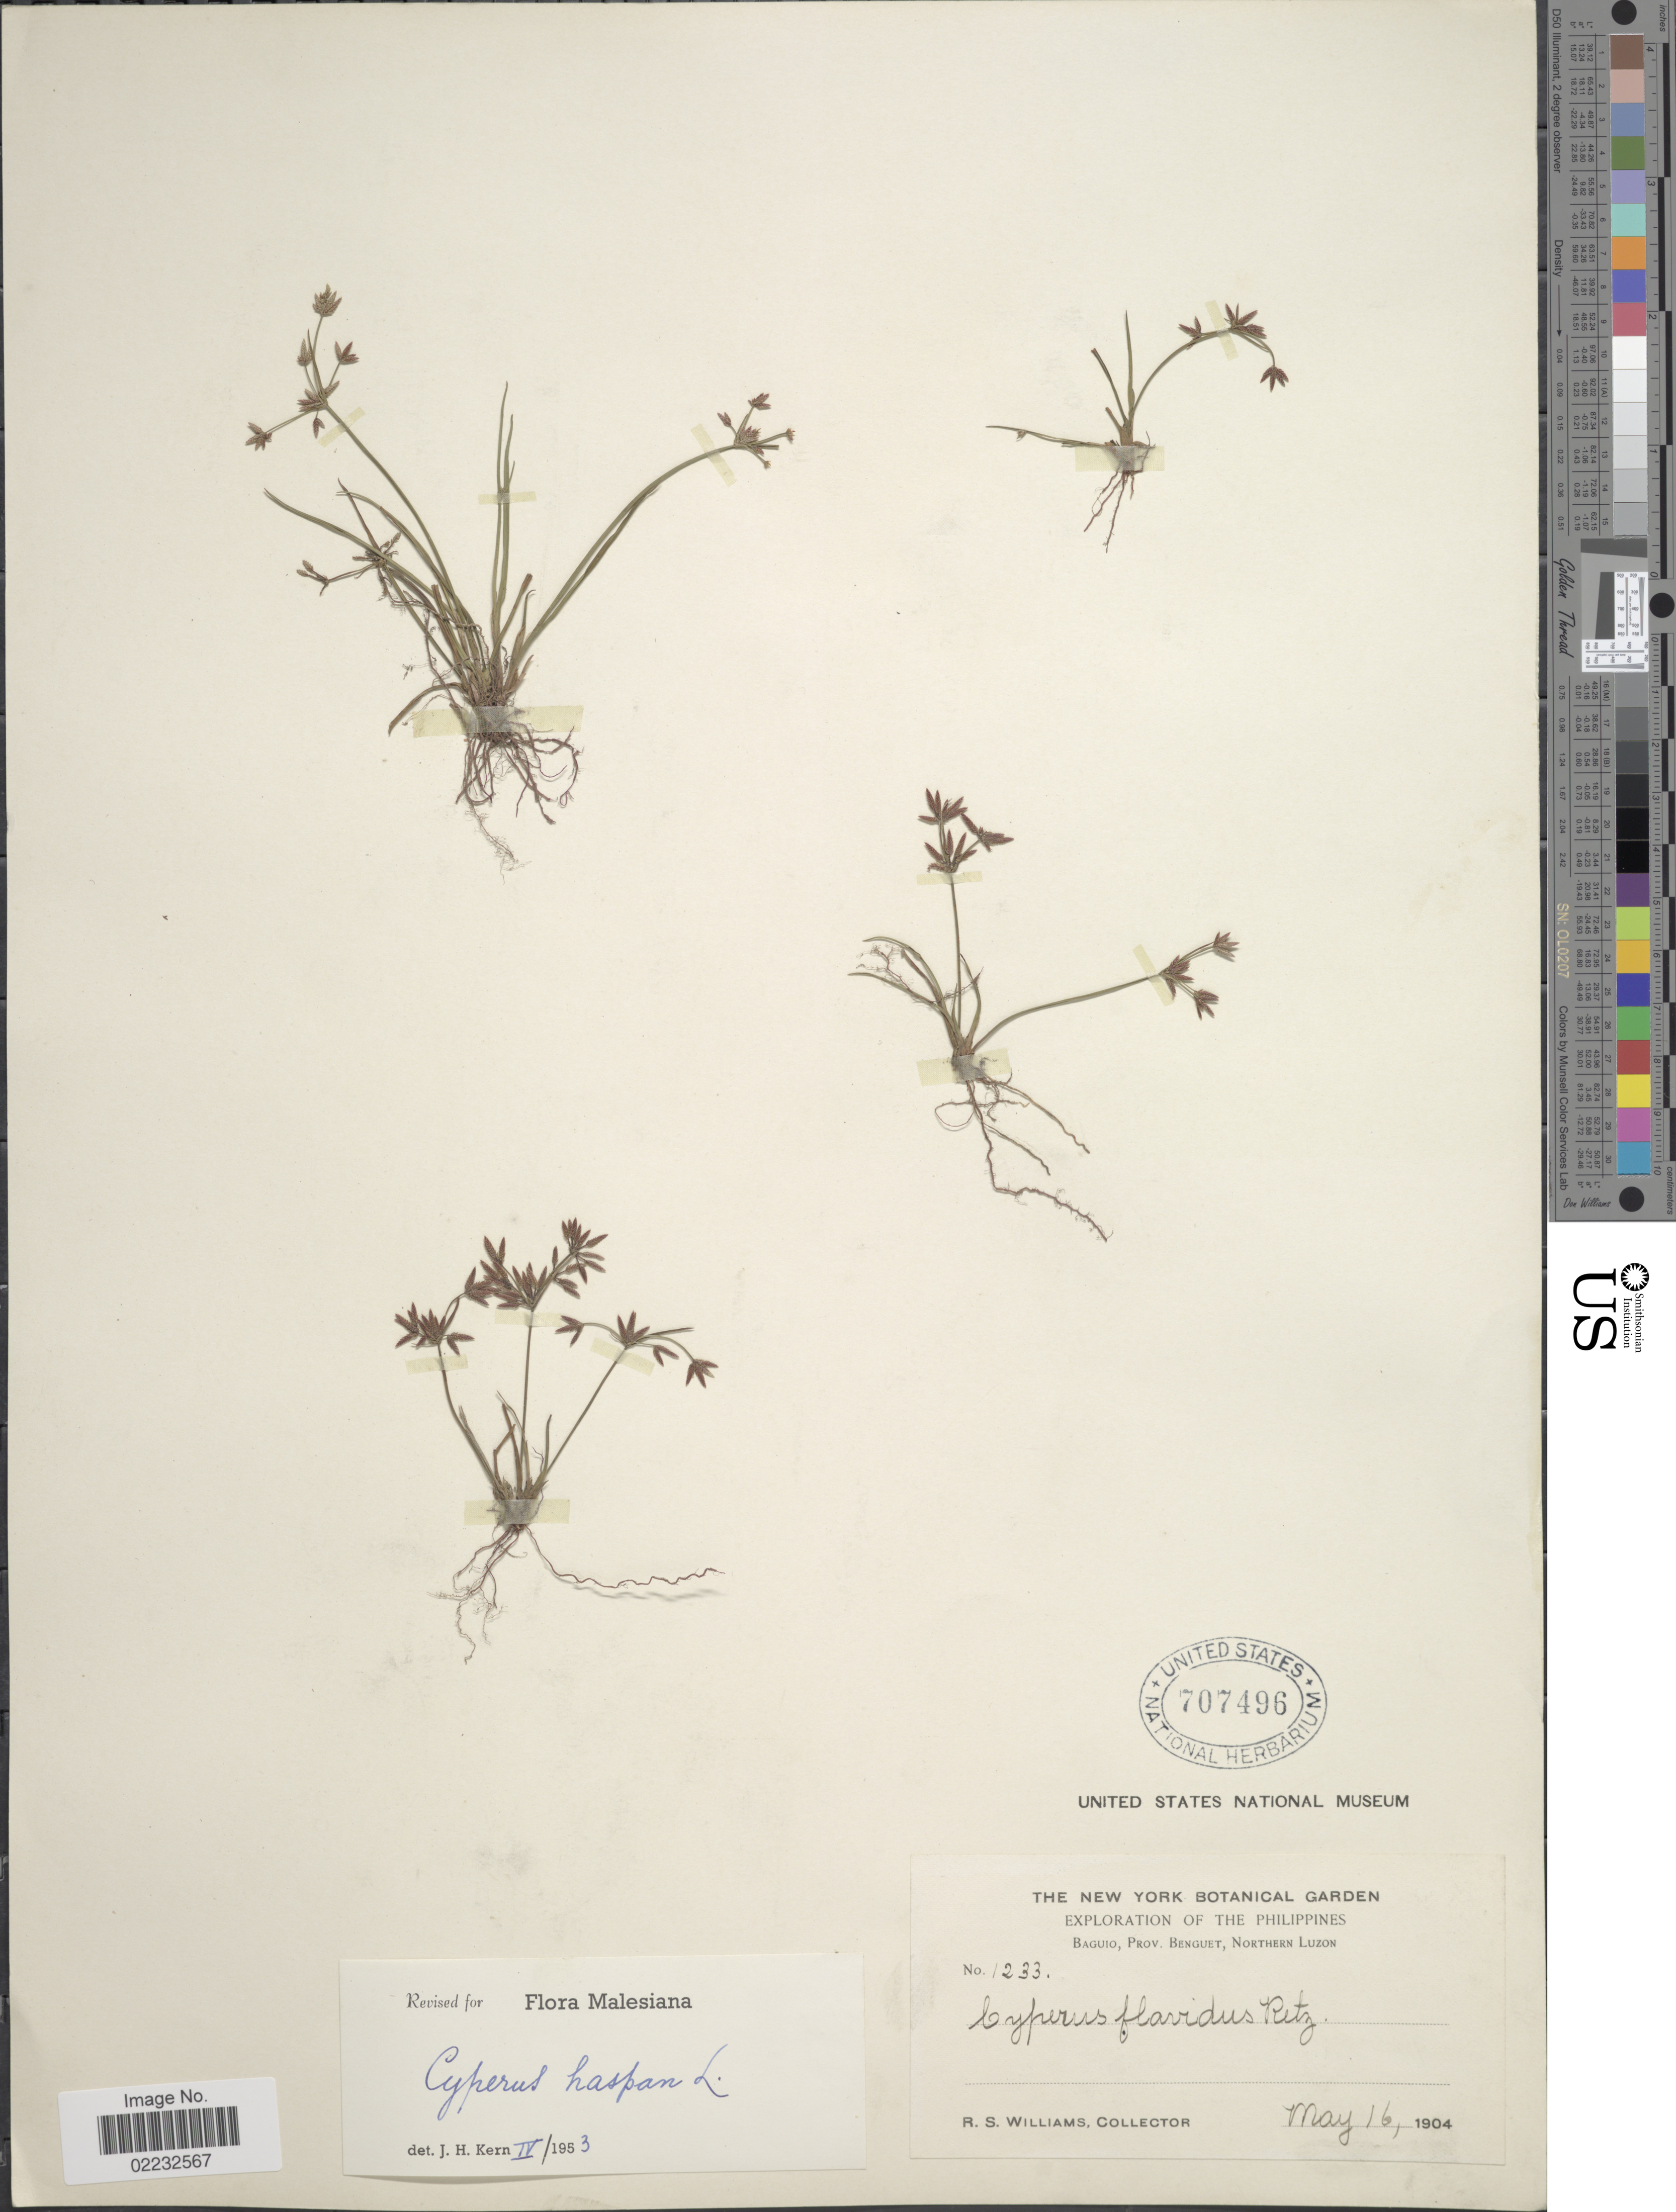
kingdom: Plantae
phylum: Tracheophyta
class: Liliopsida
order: Poales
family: Cyperaceae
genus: Cyperus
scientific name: Cyperus haspan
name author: L.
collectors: R. S. Williams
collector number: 1233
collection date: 1904-05-16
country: Philippines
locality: Baguio, Prov. Benguet, Northern Luzon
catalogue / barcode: US 707496